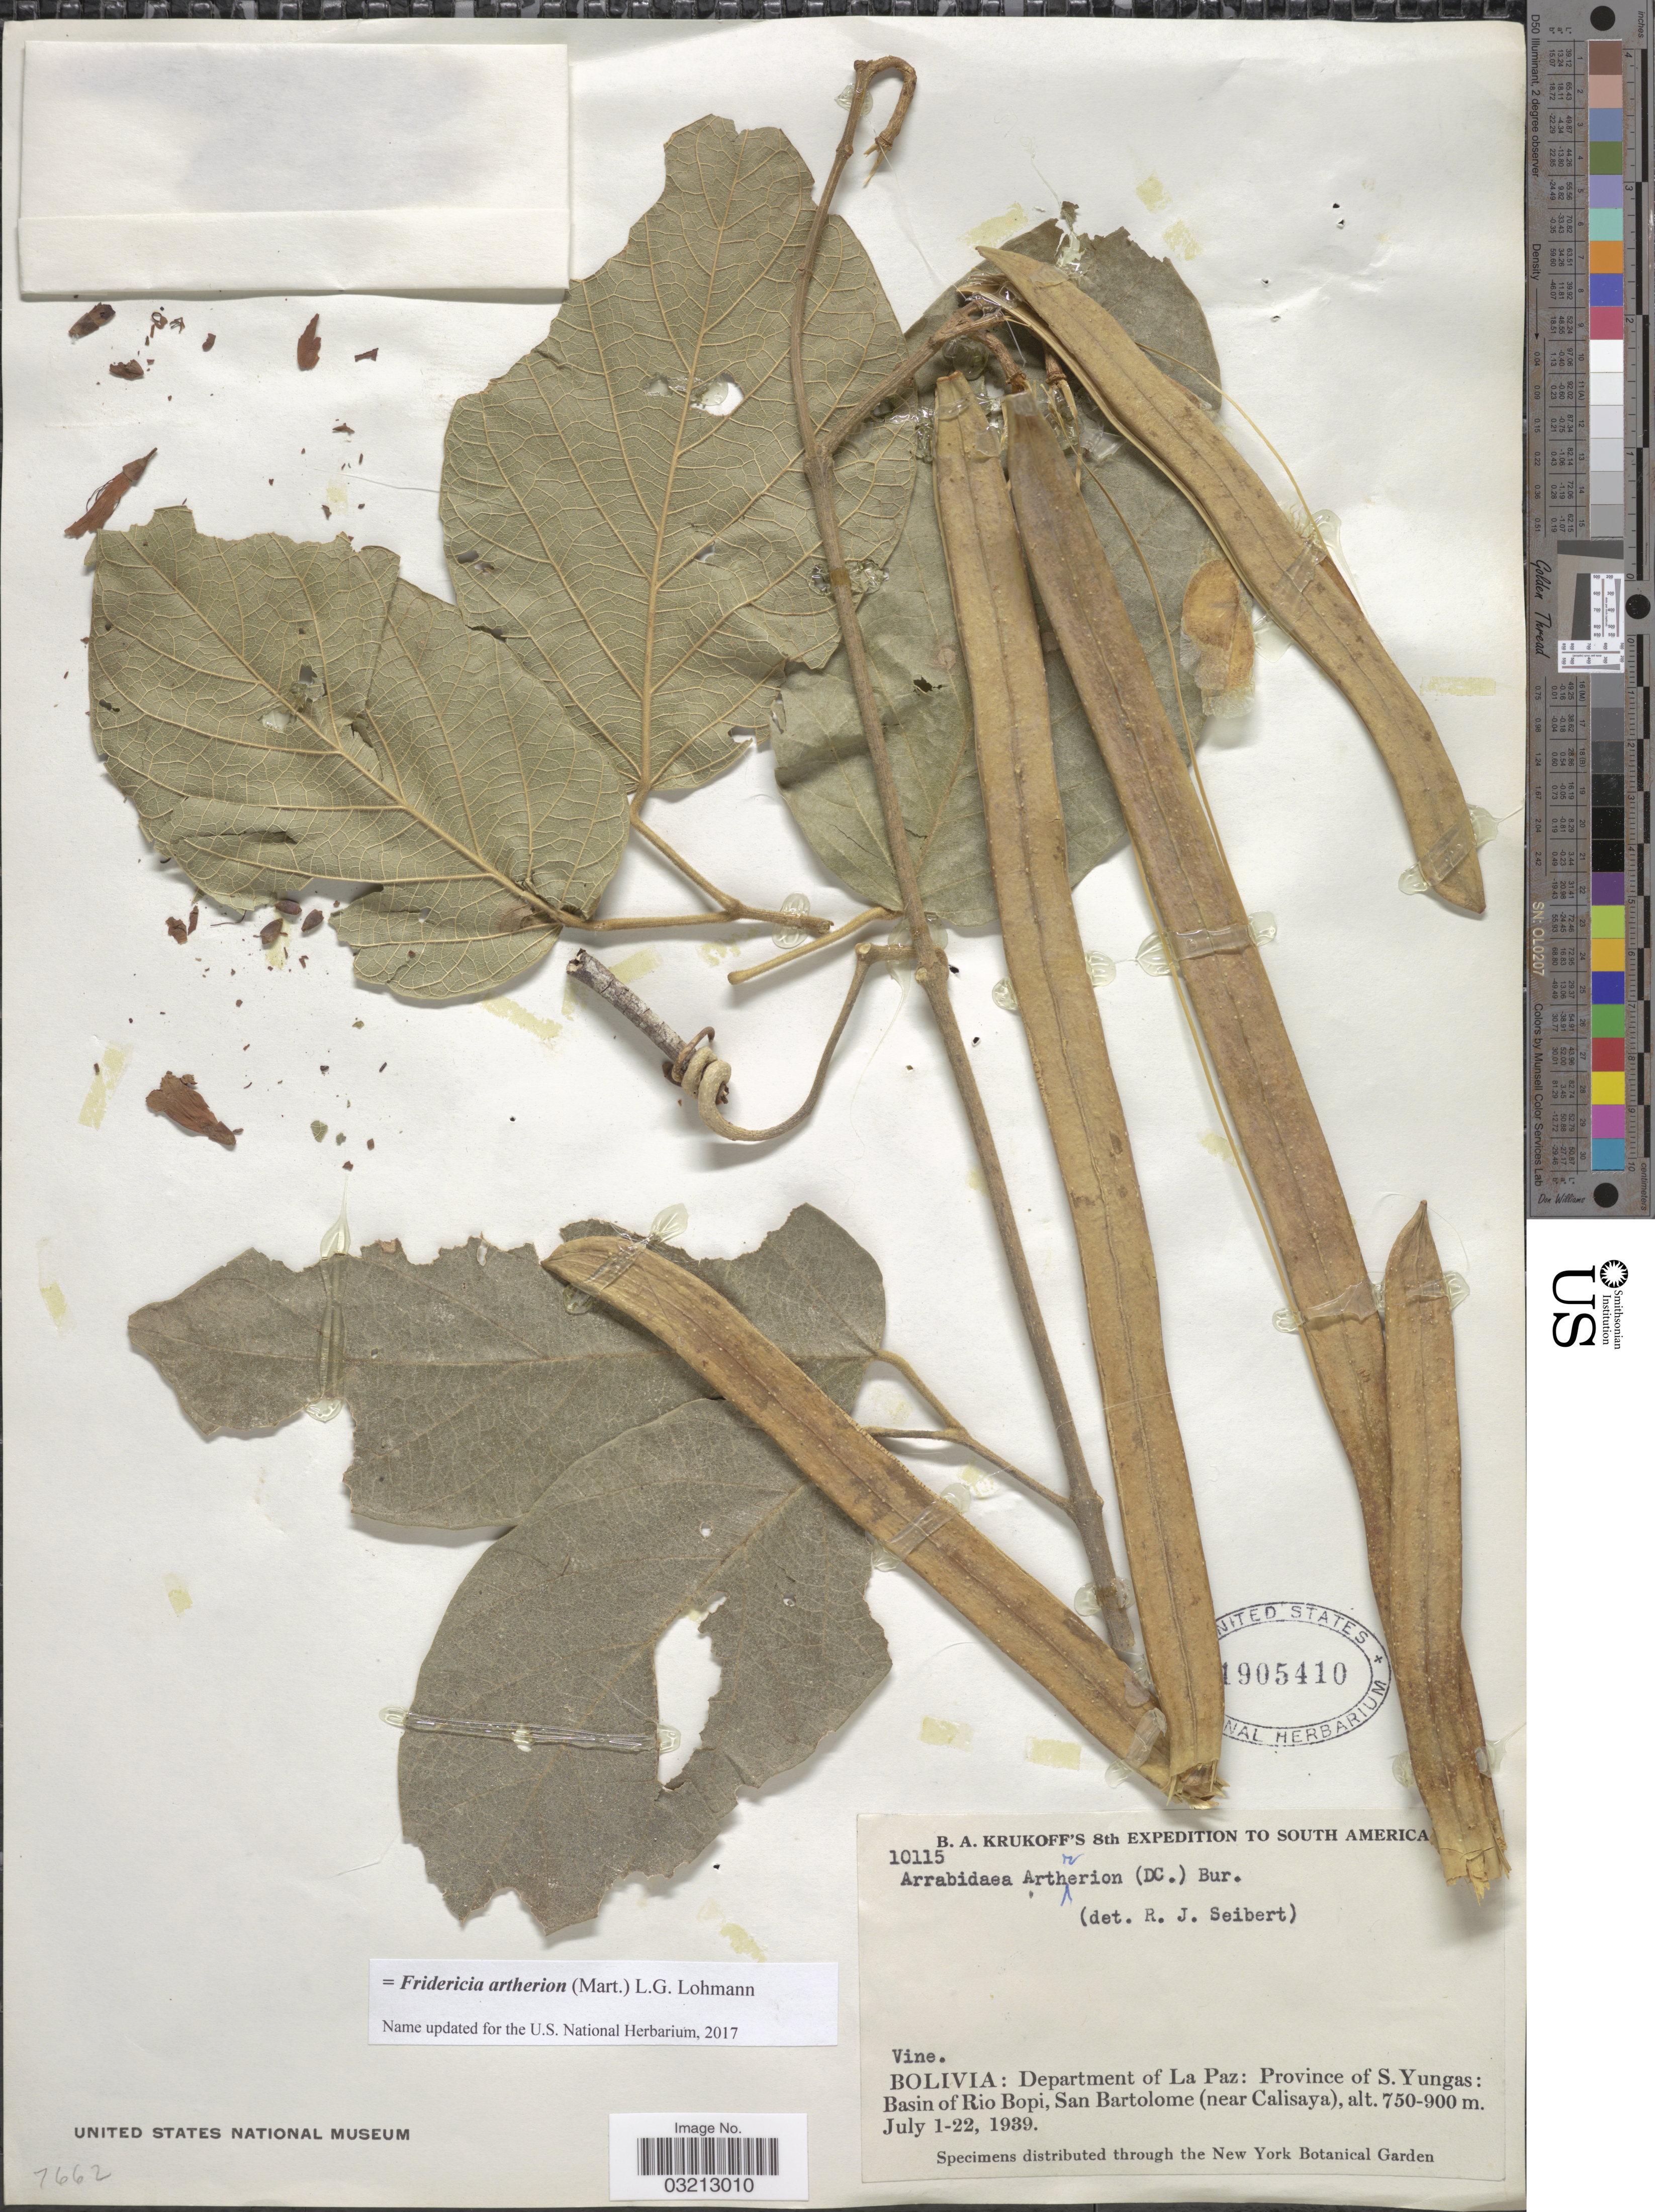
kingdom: Plantae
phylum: Tracheophyta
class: Magnoliopsida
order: Lamiales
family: Bignoniaceae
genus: Fridericia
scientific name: Fridericia arthrerion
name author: (Mart.) L.G. Lohmann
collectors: B. A. Krukoff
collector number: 10115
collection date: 1939-07-01/1939-07-22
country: Bolivia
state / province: La Paz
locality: Department of La Paz: Province of S. Yungas: Basin of Rio Bopi, San Bartolome (near Calisaya).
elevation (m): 750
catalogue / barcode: US 1905410